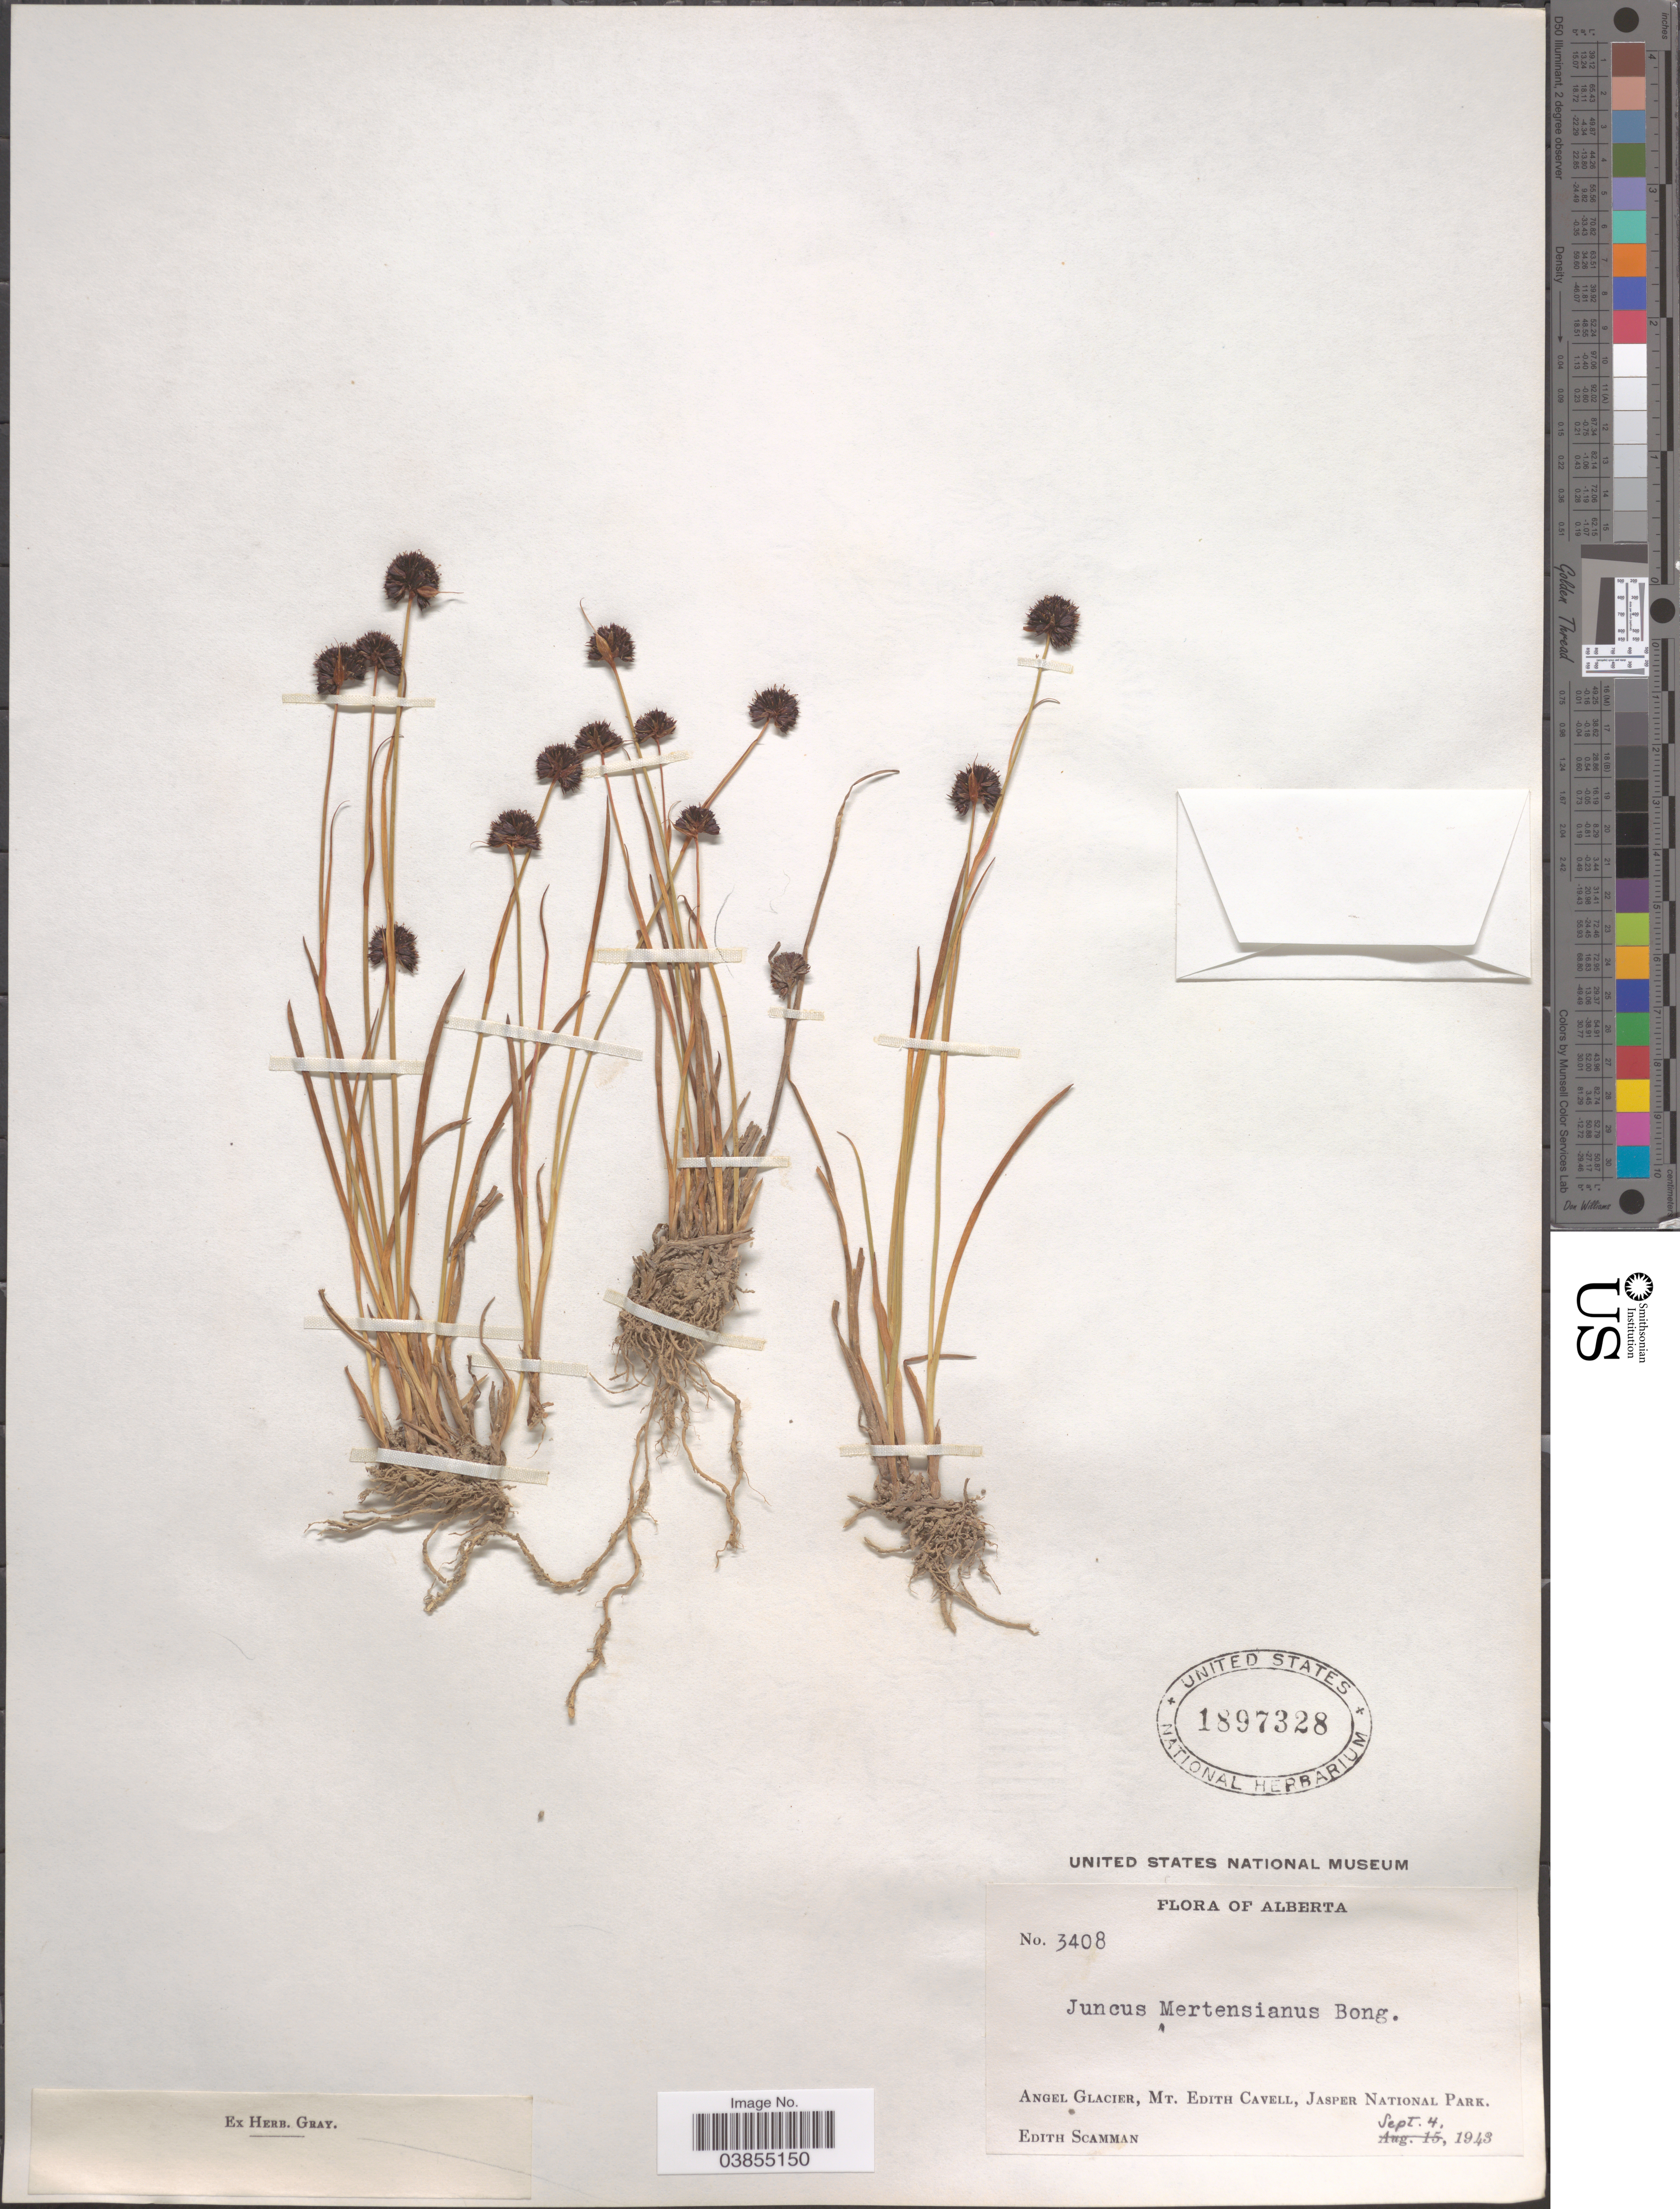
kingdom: Plantae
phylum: Tracheophyta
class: Liliopsida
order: Poales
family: Juncaceae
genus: Juncus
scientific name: Juncus mertensianus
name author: Bong.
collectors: E. Scamman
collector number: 3408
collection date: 1943-09-04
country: Canada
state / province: Alberta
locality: Angel Glacier, Mt. Edith Cavell, Jasper National Park.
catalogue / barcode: US 1897328